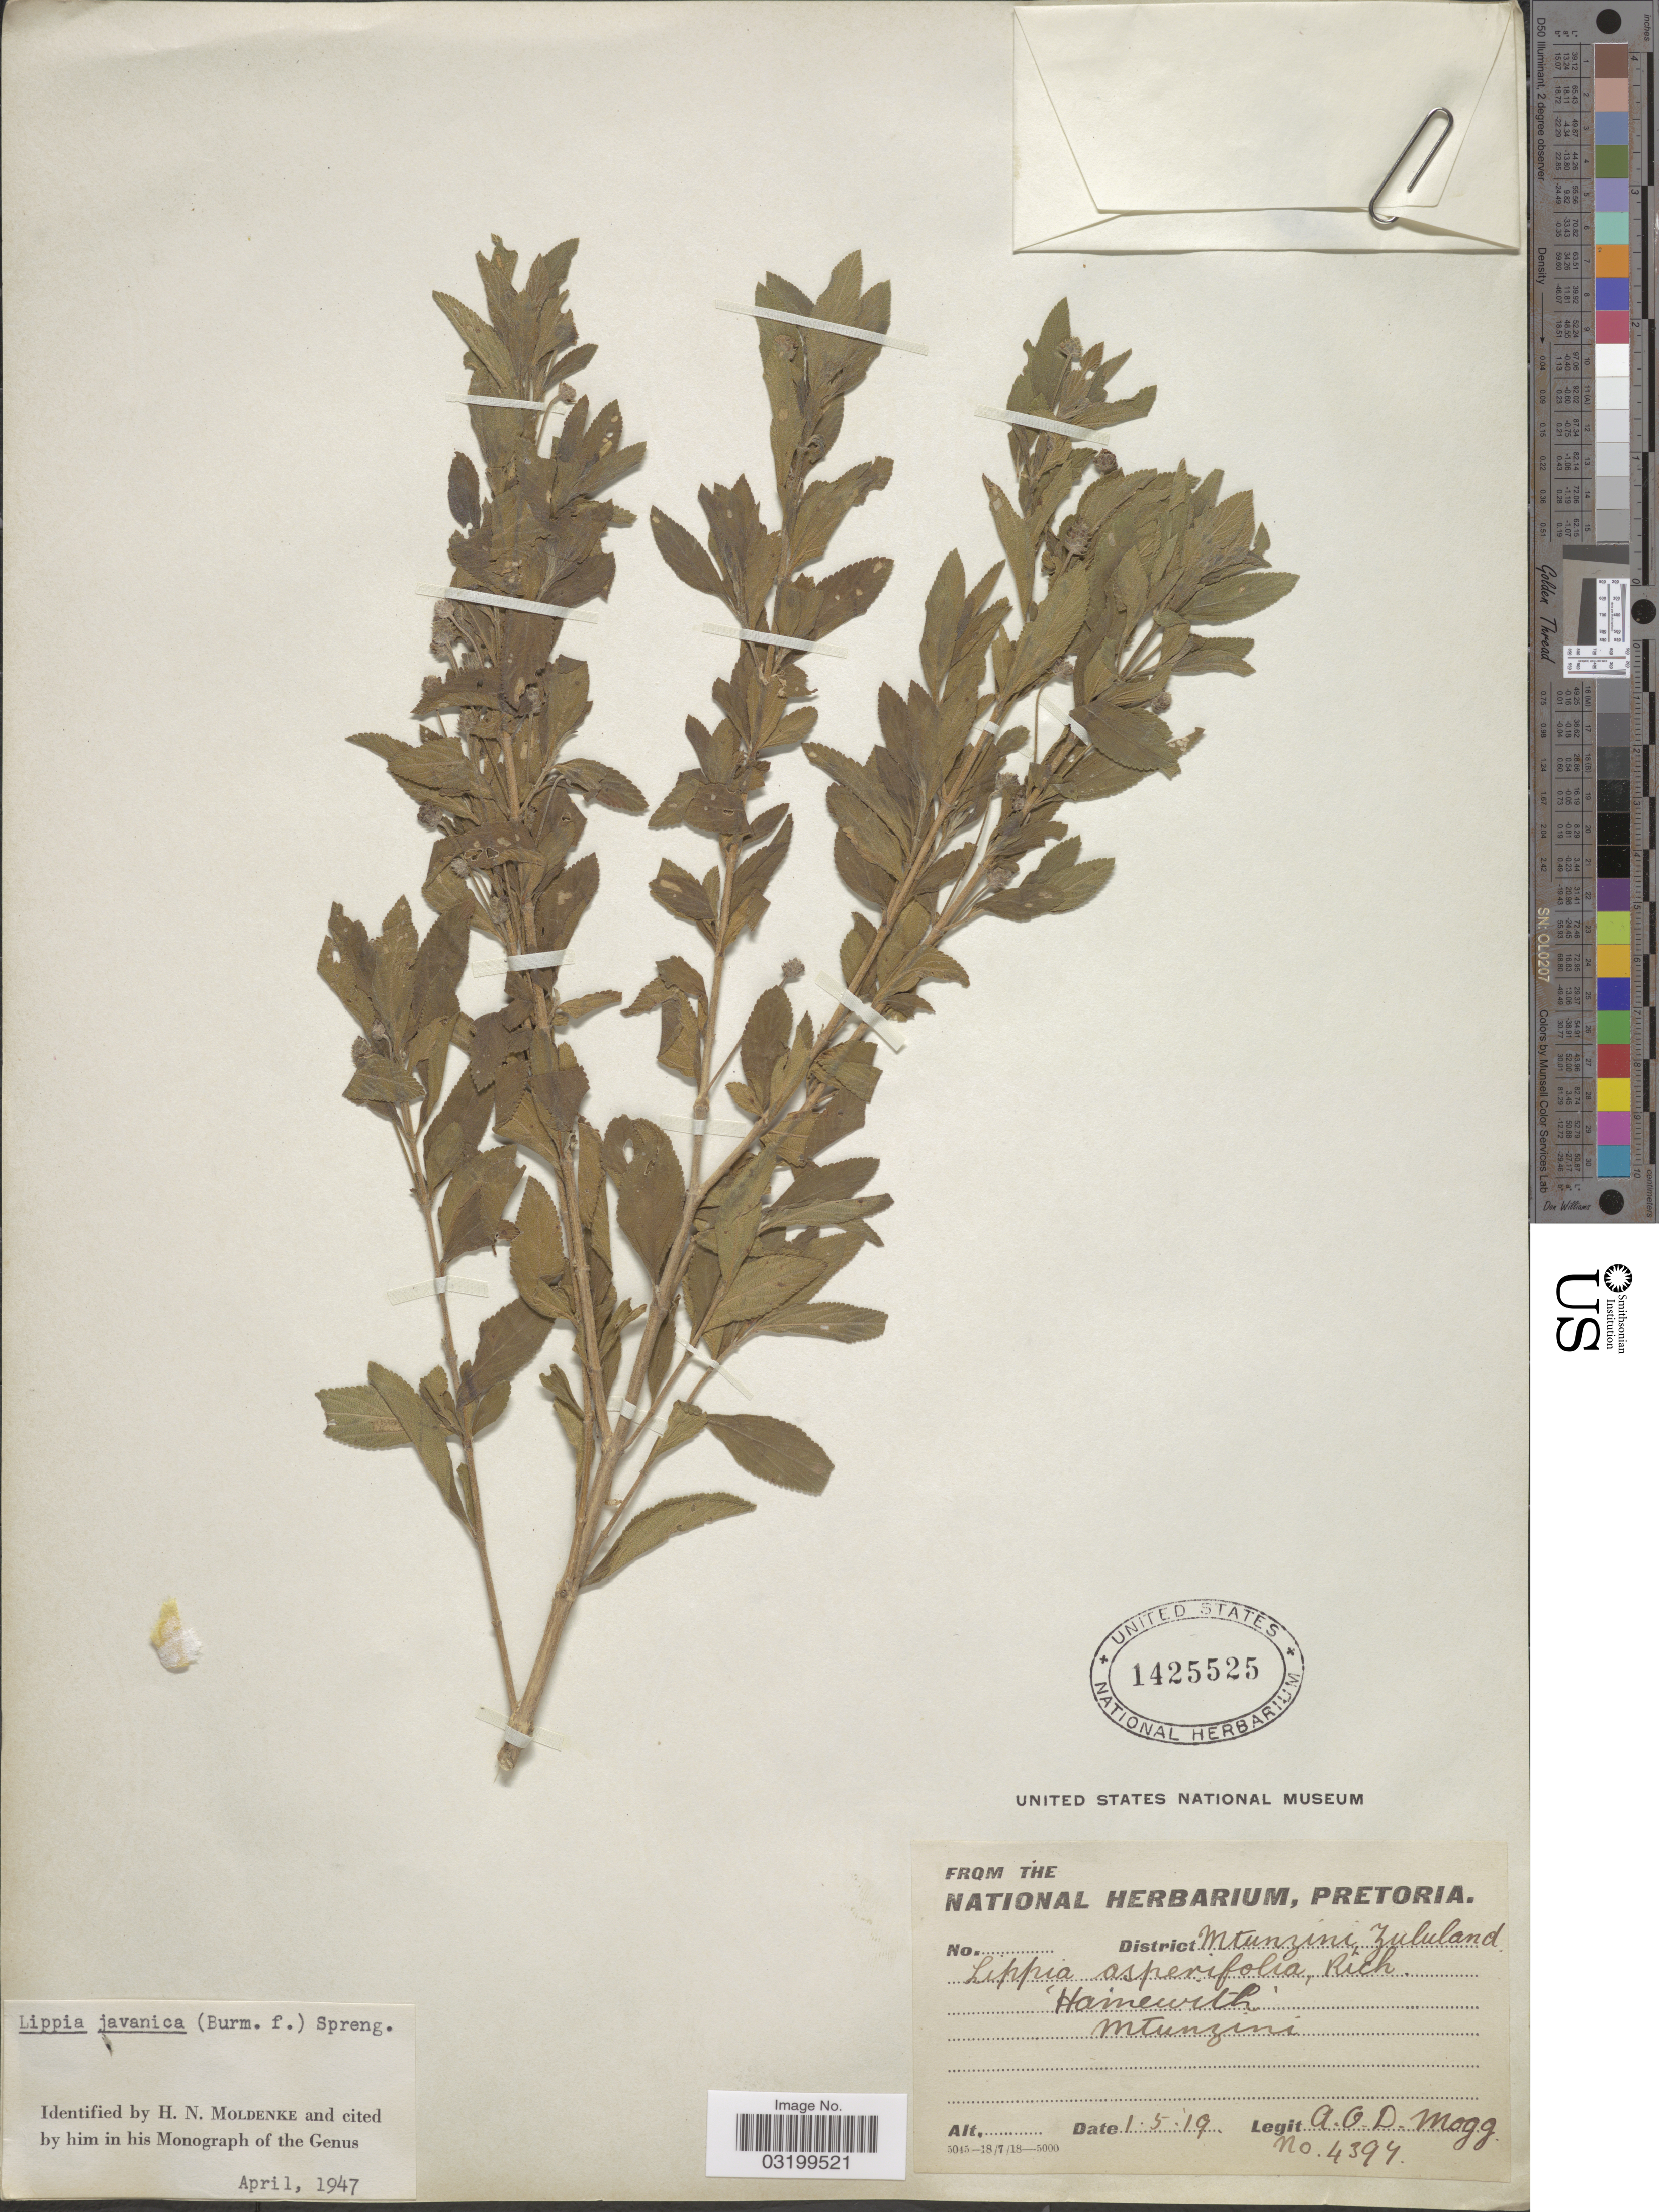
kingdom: Plantae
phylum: Tracheophyta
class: Magnoliopsida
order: Lamiales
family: Verbenaceae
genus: Lippia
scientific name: Lippia javanica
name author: (Burm. f.) Spreng.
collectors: A. O. Mogg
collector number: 4394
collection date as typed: Transcribed d/m/y: 1/5/19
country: South Africa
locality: District: Mtunzini, Zululand. "Hainewith" Mtunzini.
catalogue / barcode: US 1425525